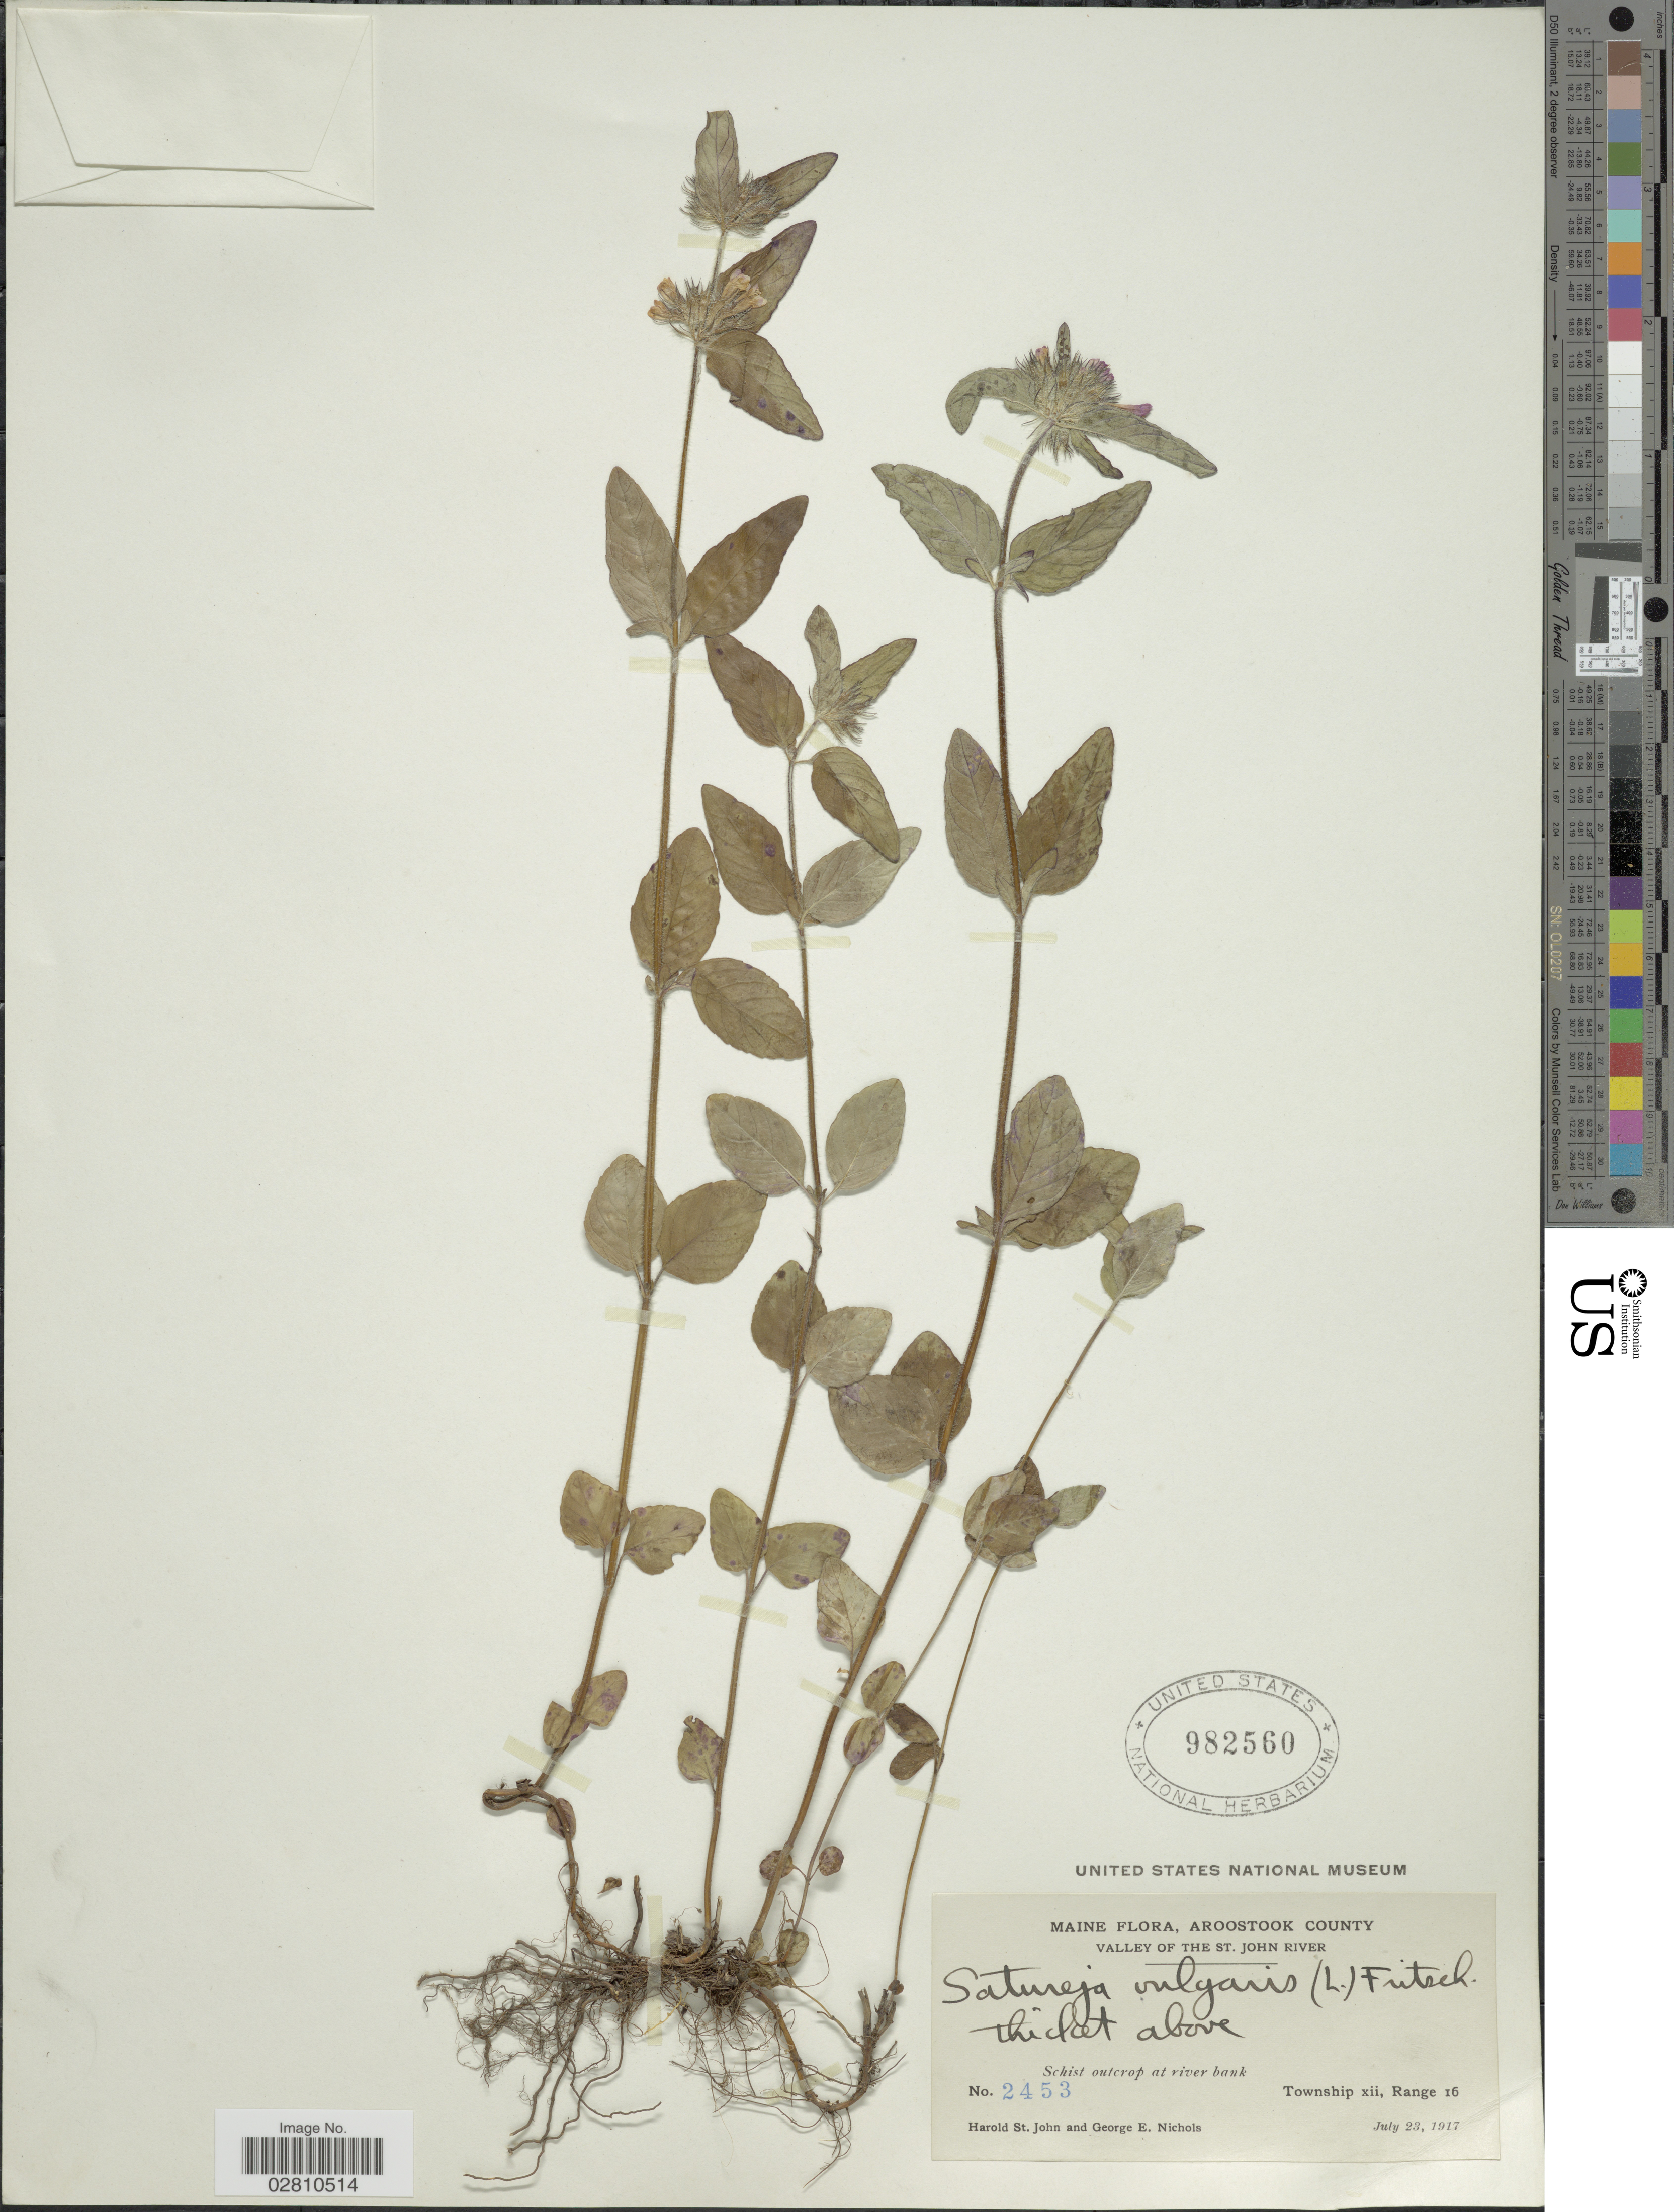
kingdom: Plantae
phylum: Tracheophyta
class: Magnoliopsida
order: Lamiales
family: Lamiaceae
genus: Clinopodium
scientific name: Clinopodium vulgare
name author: L.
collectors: H. St. John & G. E. Nichols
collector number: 2453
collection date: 1917-07-23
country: United States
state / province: Maine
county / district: Aroostook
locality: Valley of the St. John River, Township xii, Range 16.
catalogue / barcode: US 982560